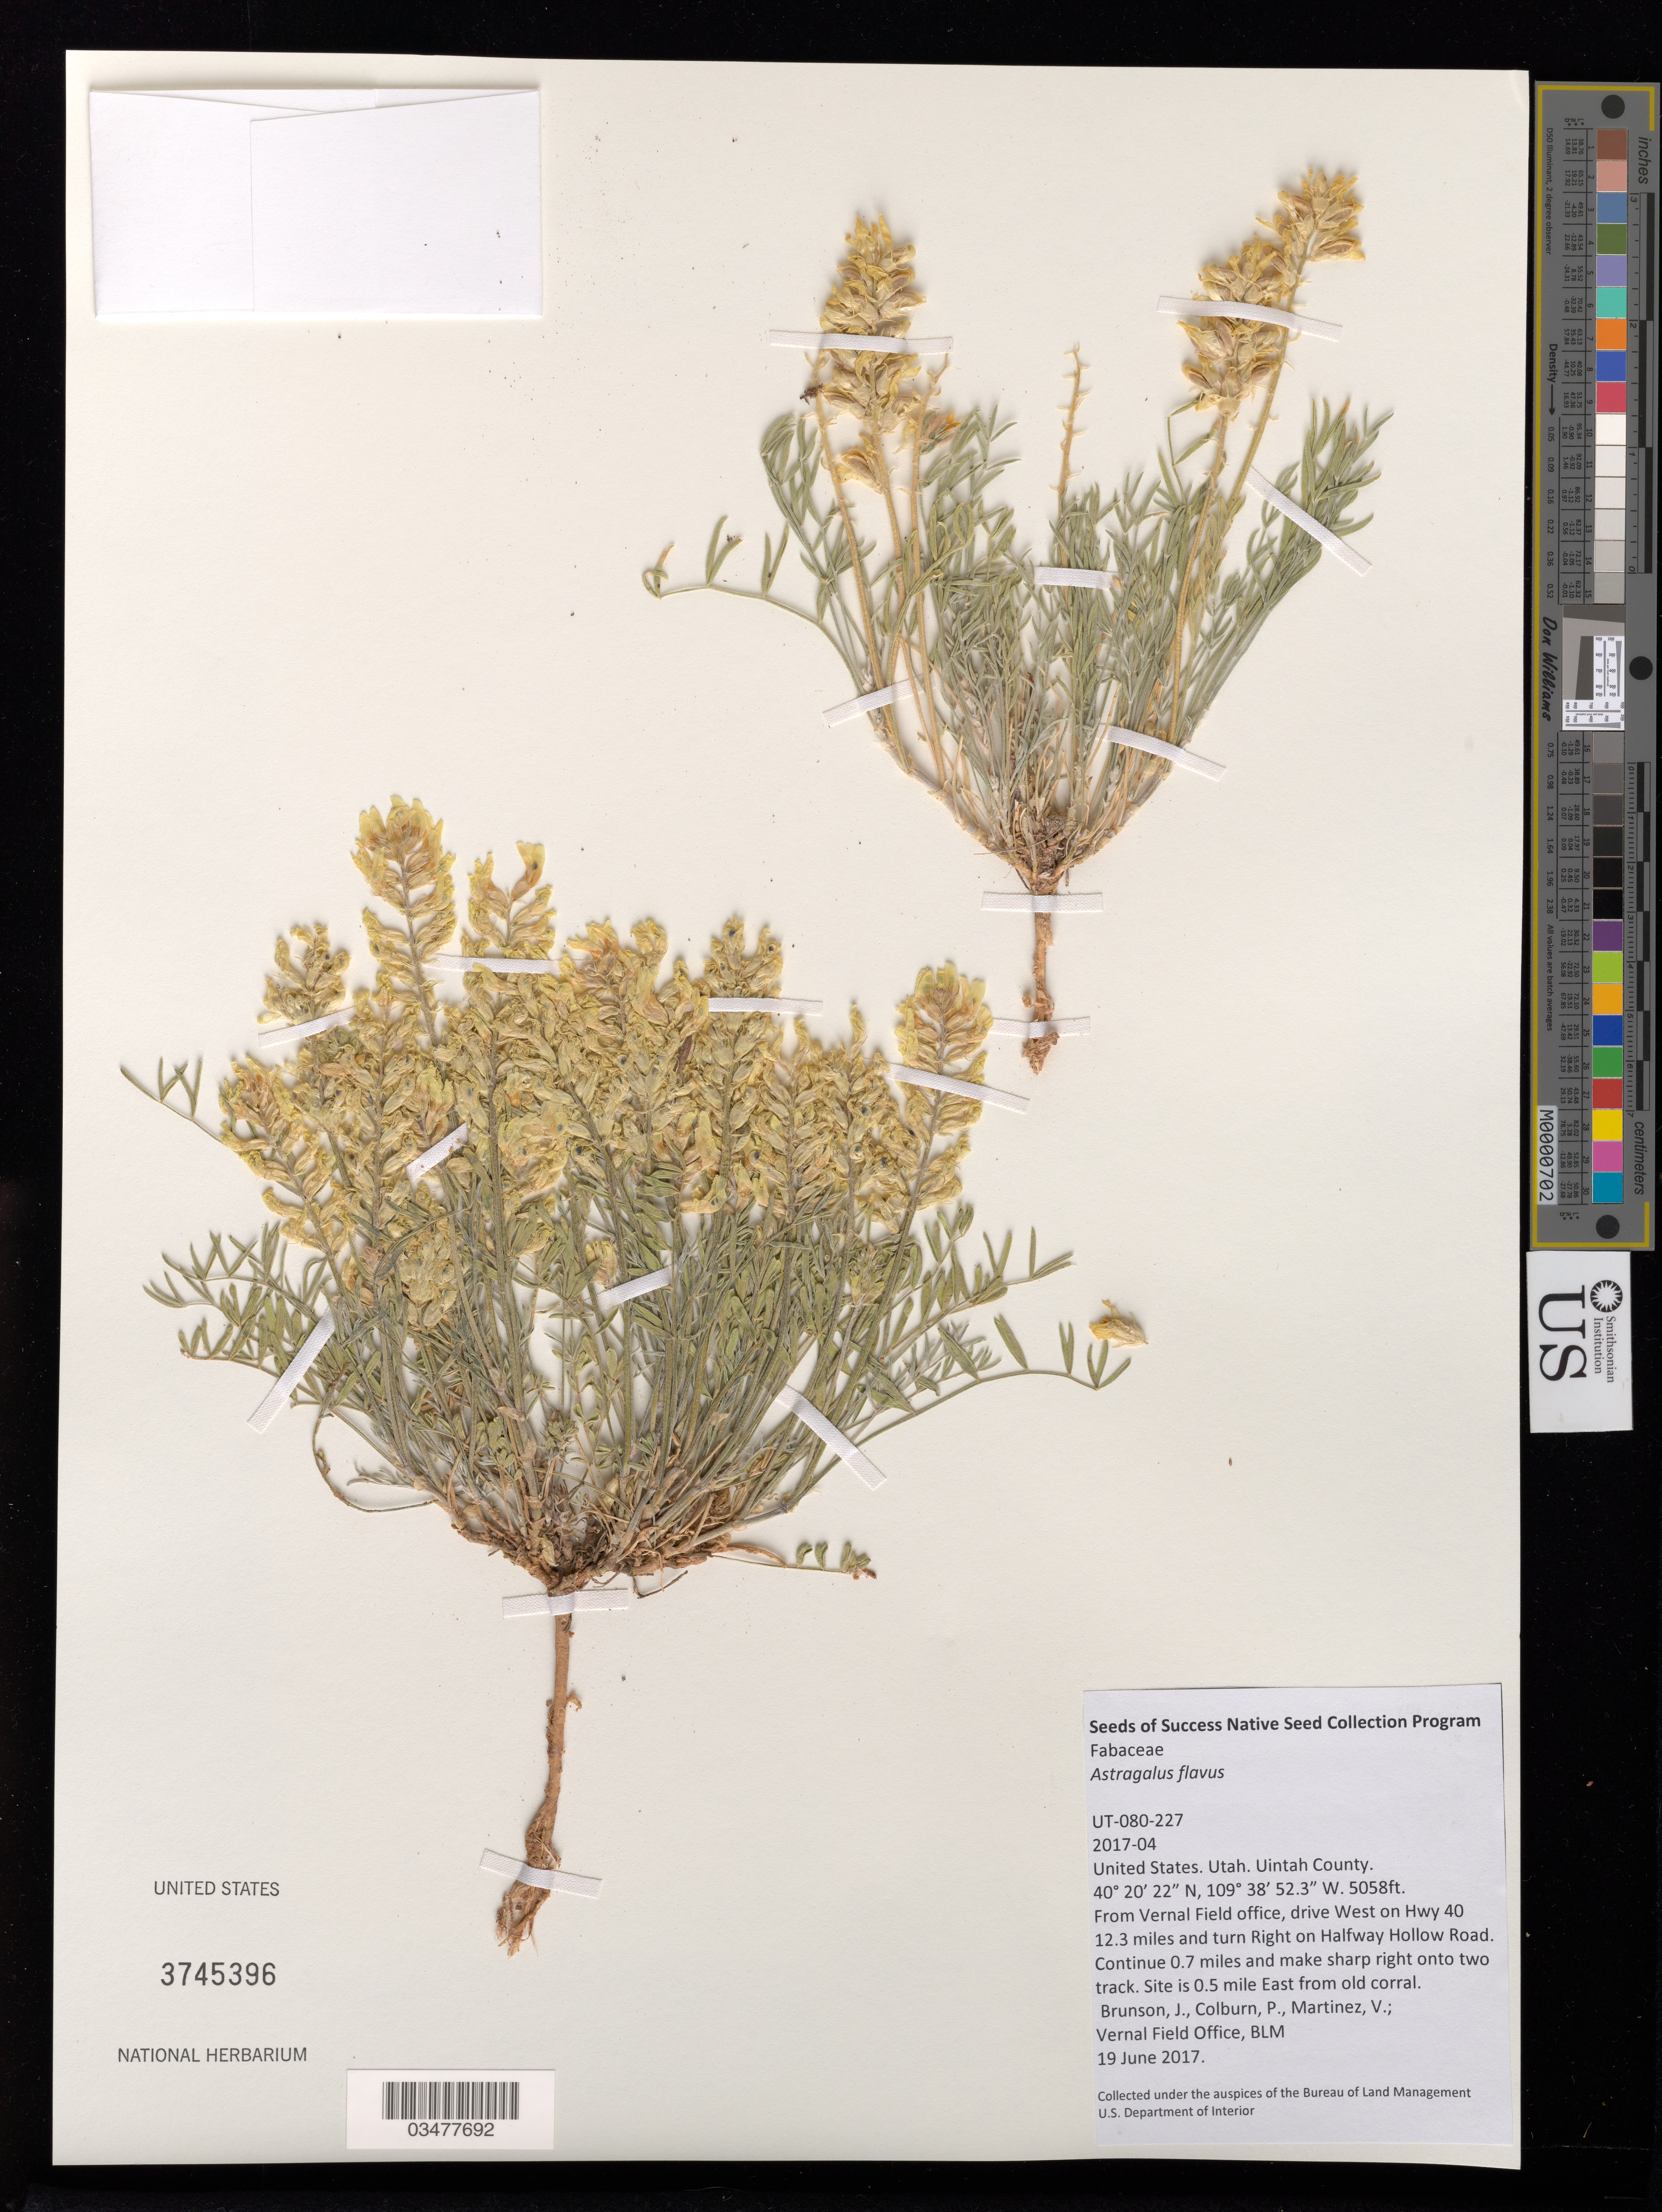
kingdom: Plantae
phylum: Tracheophyta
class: Magnoliopsida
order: Fabales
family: Fabaceae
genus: Astragalus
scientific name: Astragalus flavus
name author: Torr. & A. Gray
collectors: J. Brunson, P. Colburn & V. Martinez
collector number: UT080-227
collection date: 2017-06-19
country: United States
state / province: Utah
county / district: Unitah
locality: Halfway Hollow, Can You Moo Trail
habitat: Inter-mountain basins mixed salt desert scrub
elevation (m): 1542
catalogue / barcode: US 3745396